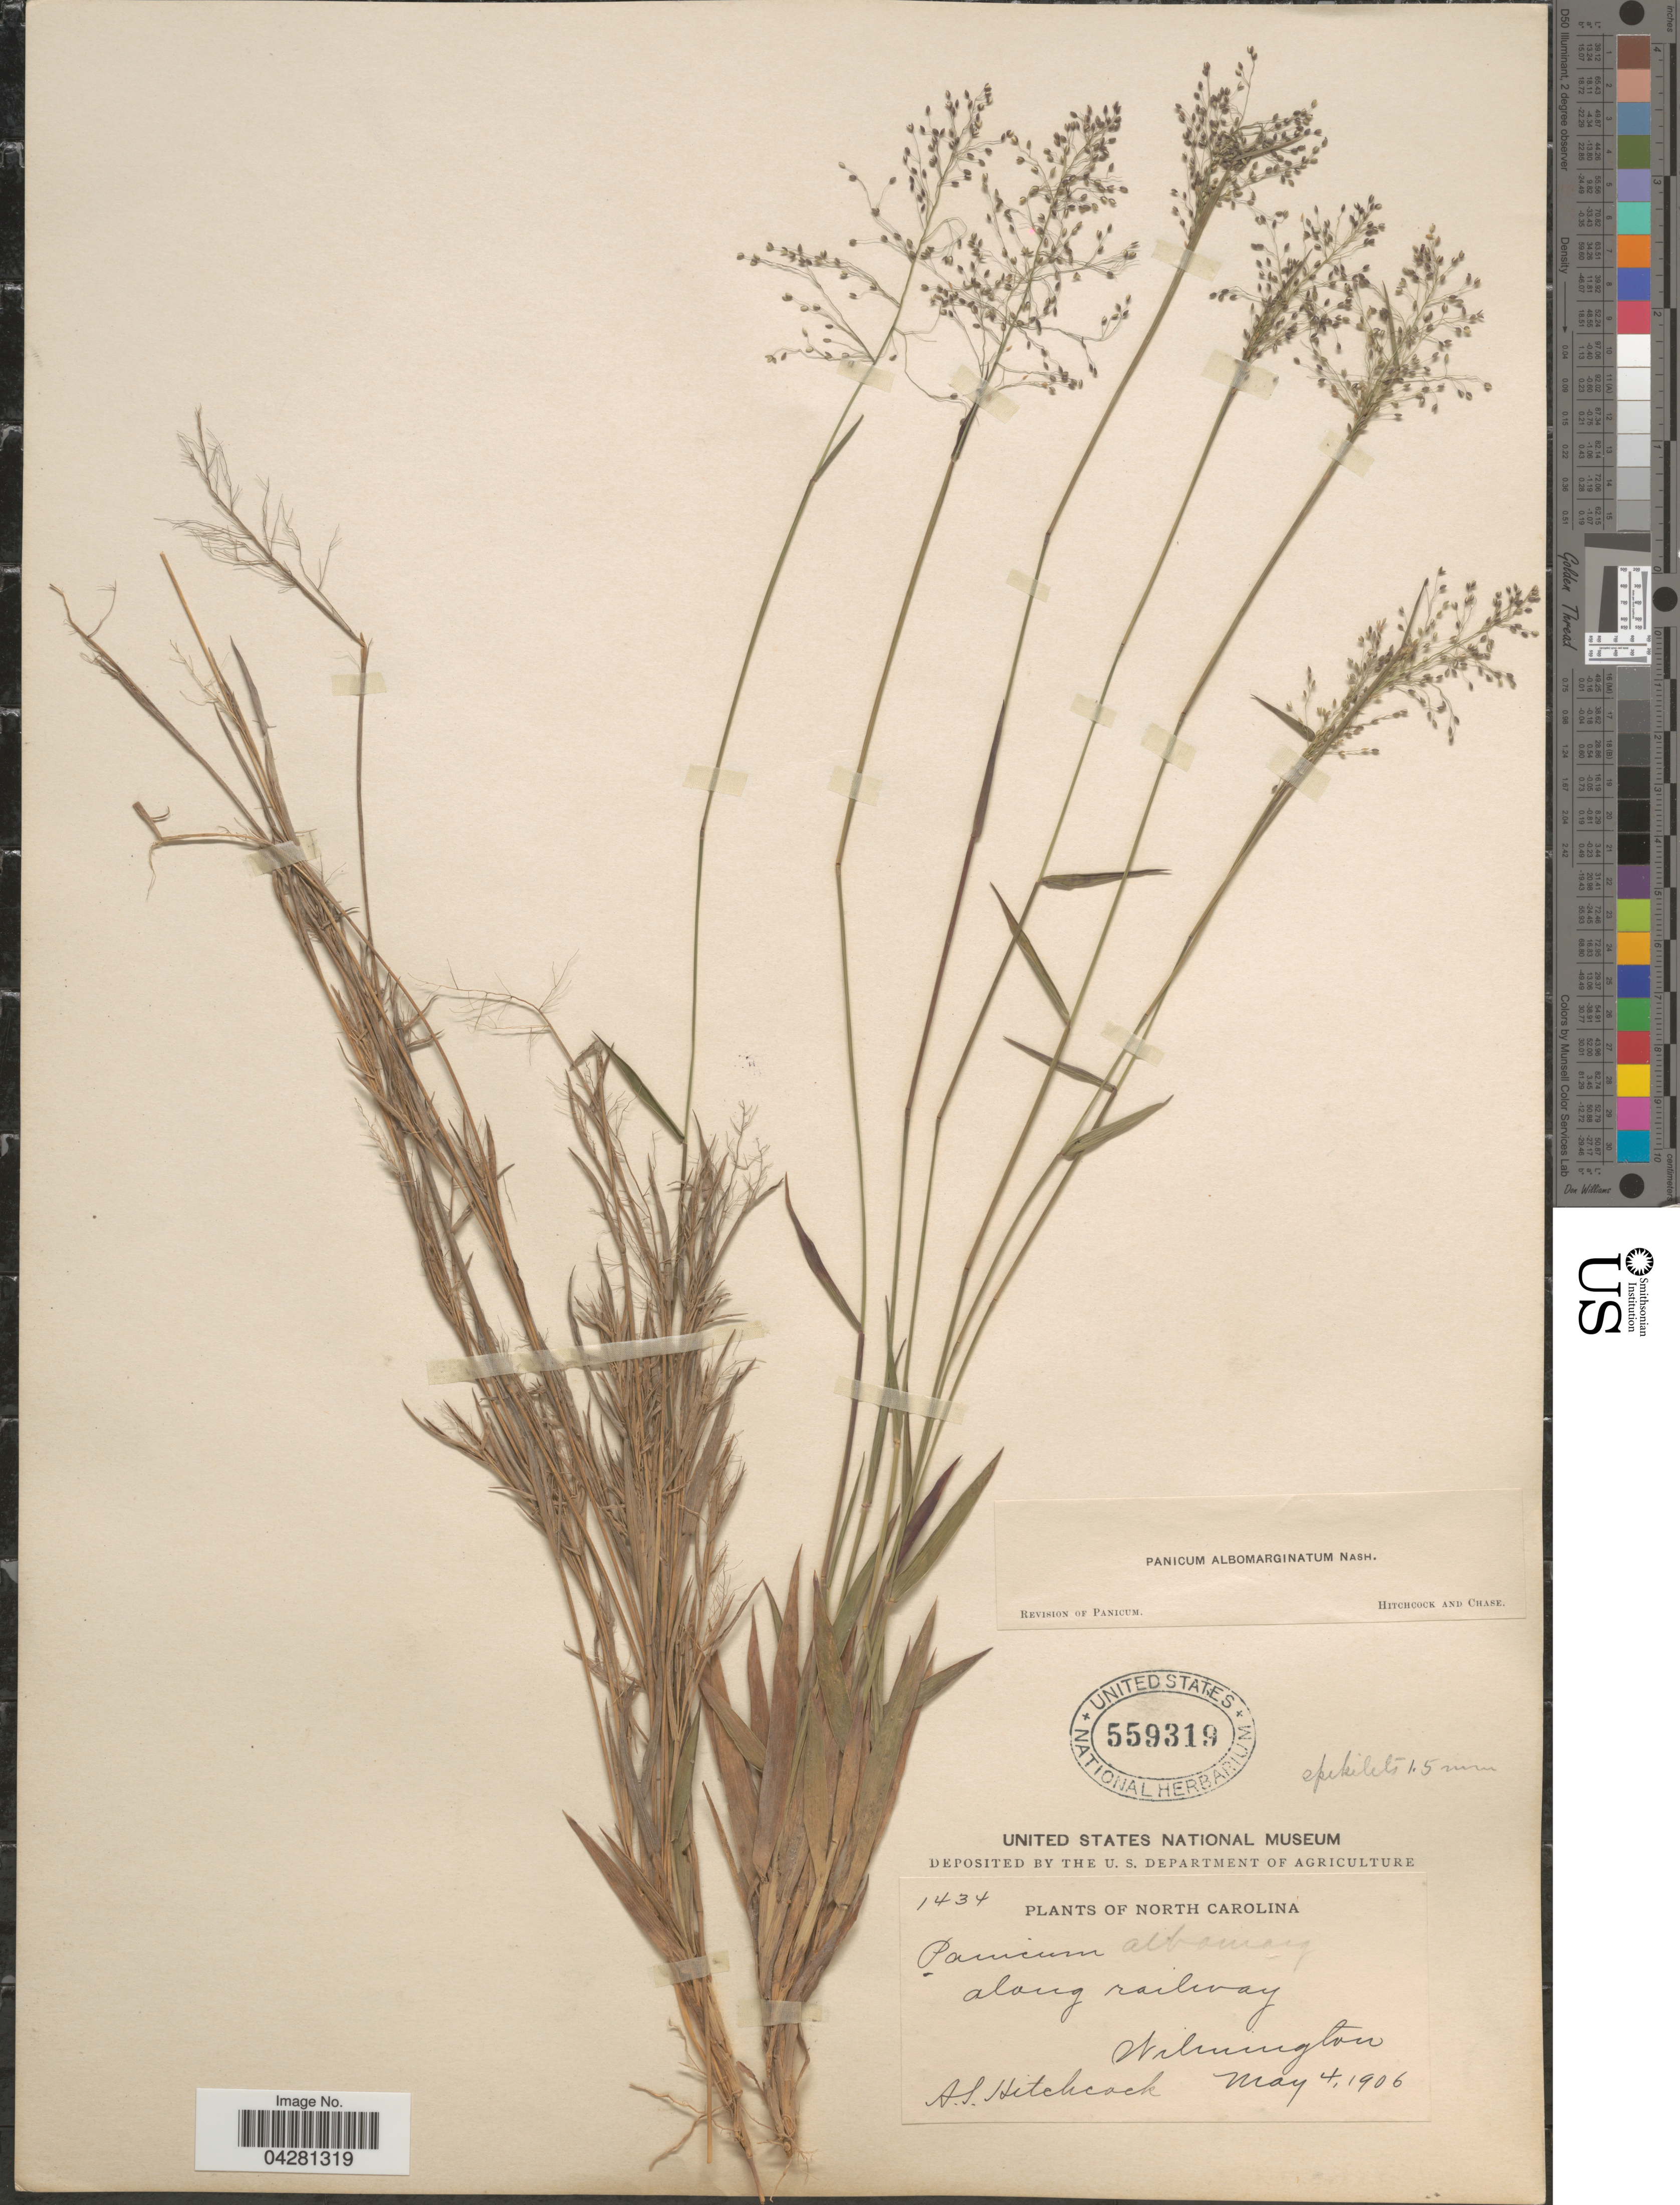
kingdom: Plantae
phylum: Tracheophyta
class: Liliopsida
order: Poales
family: Poaceae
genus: Dichanthelium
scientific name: Dichanthelium dichotomum var. unciphyllum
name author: (Trin.) Davidse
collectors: A. S. Hitchcock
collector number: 1434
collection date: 1906-05-04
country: United States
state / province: North Carolina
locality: Along railway. Wilmington.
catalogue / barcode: US 559319